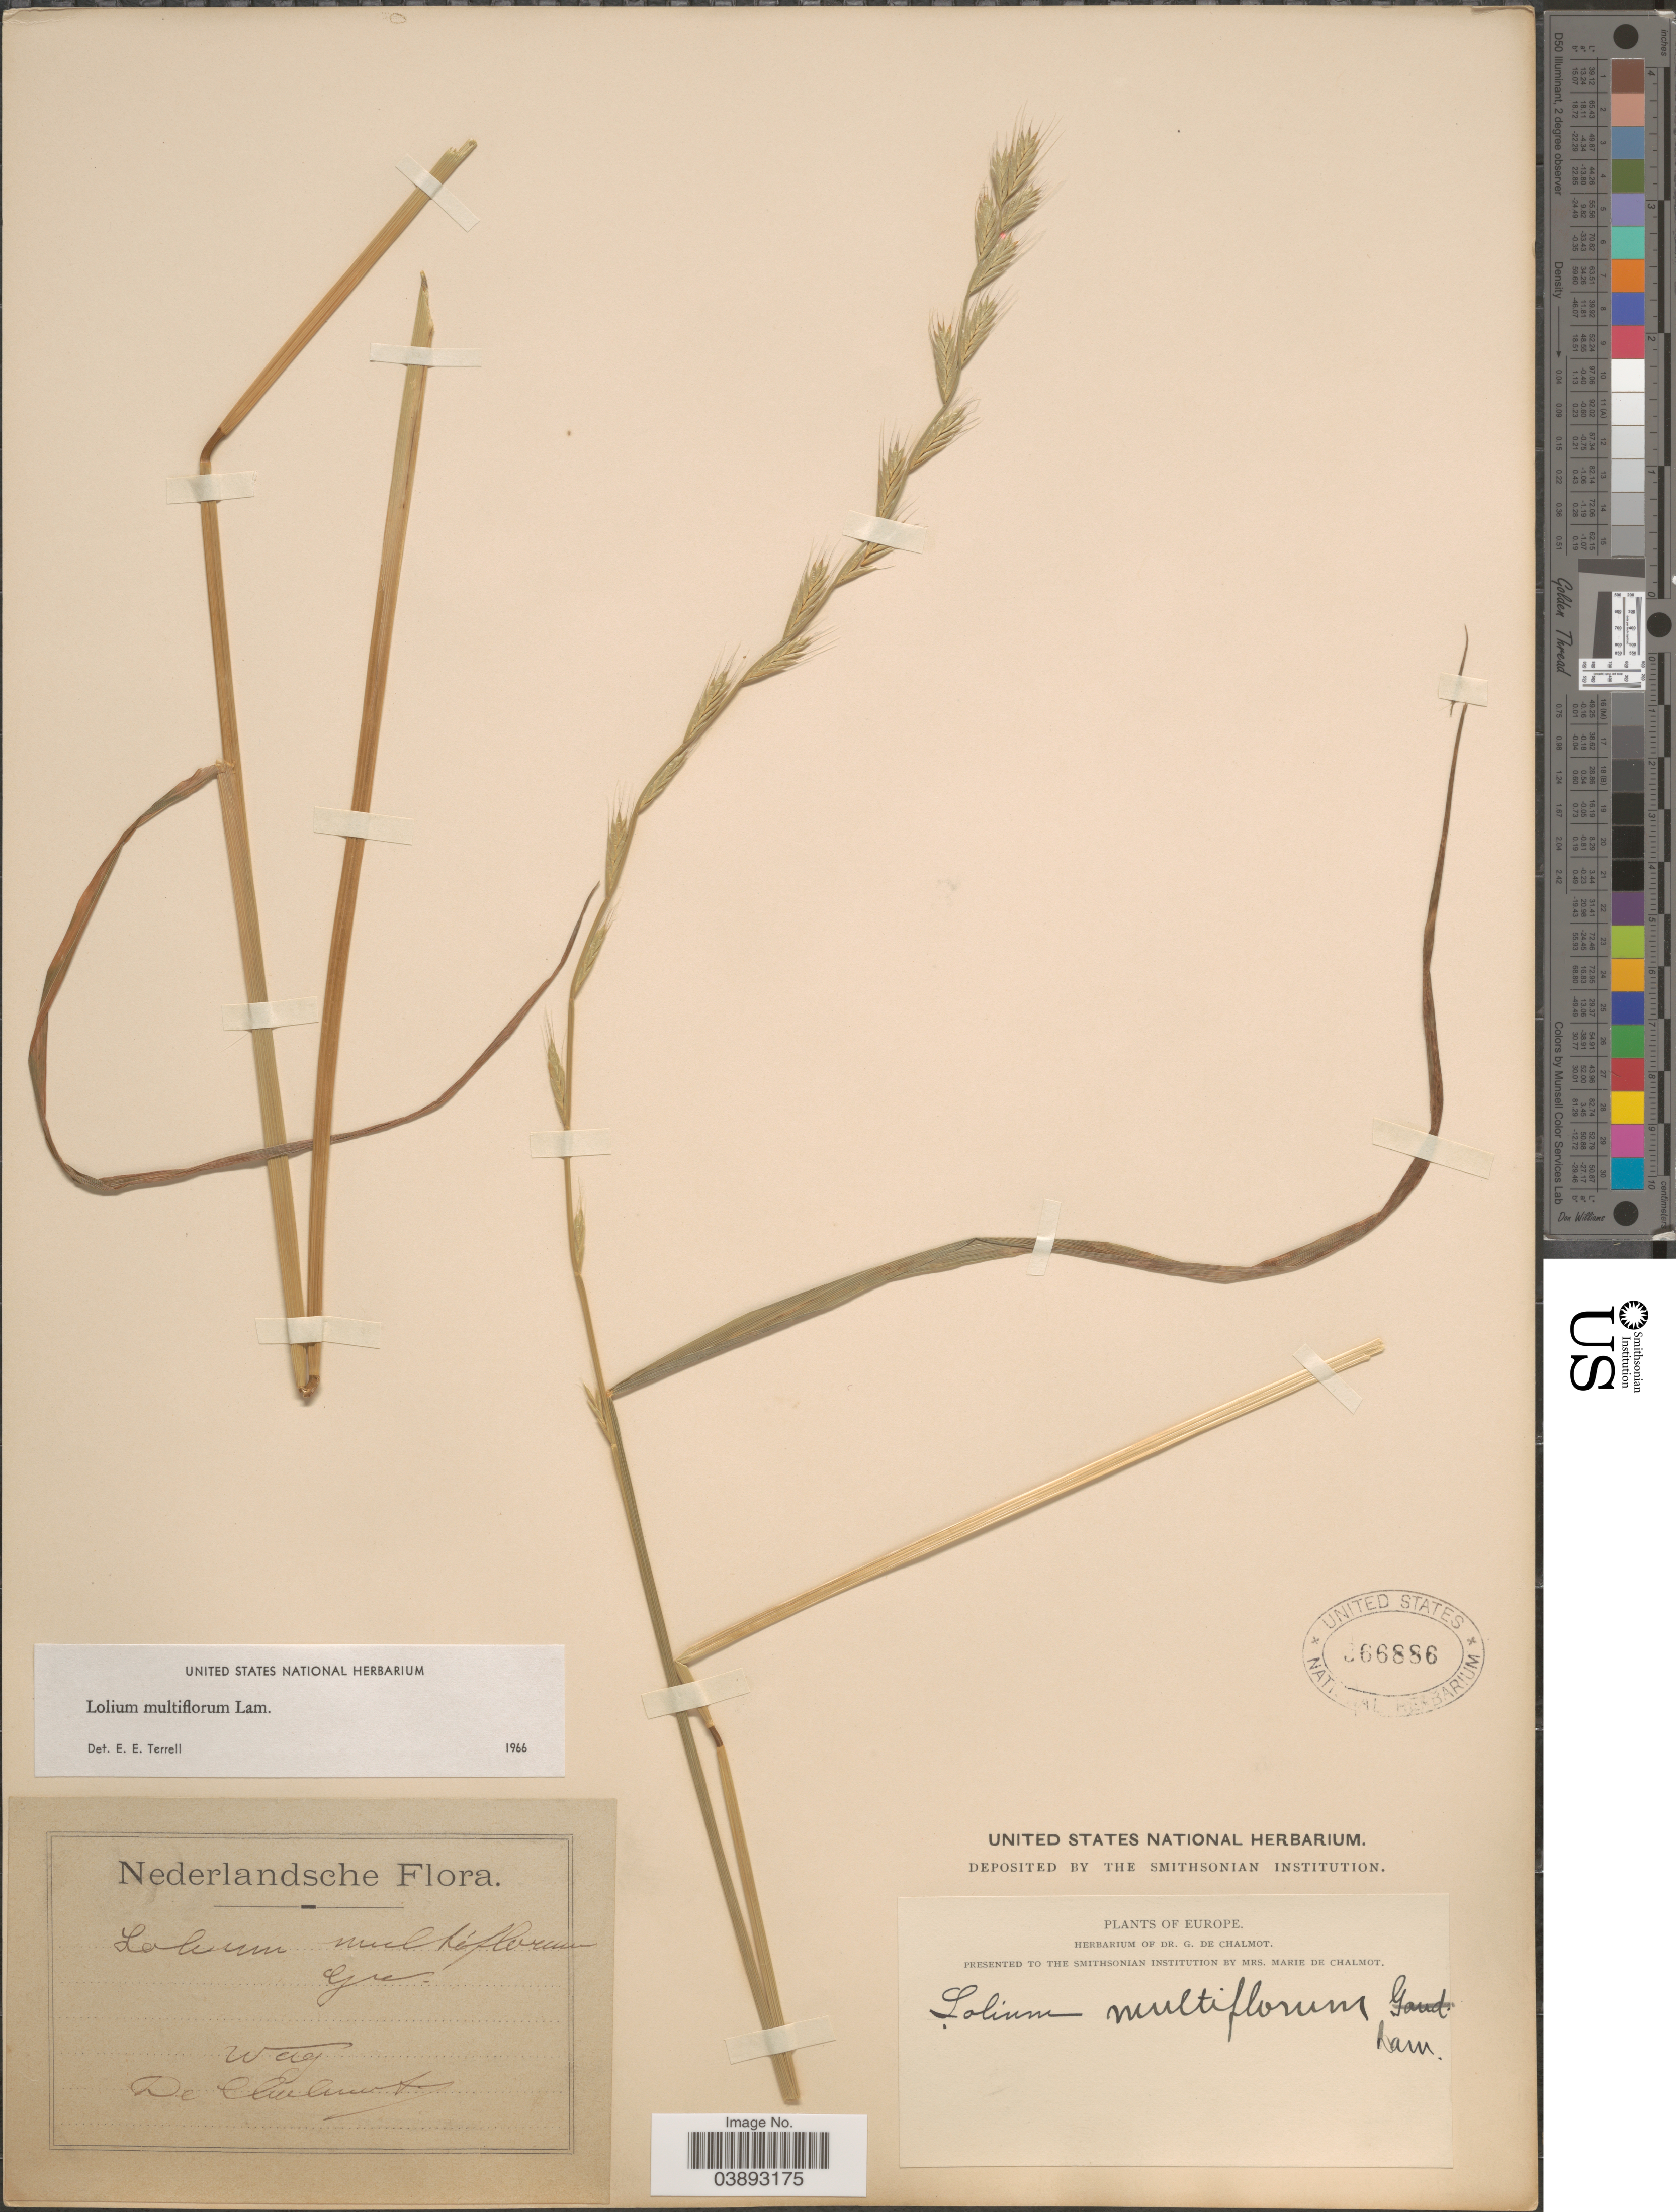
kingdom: Plantae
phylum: Tracheophyta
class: Liliopsida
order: Poales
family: Poaceae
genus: Lolium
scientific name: Lolium multiflorum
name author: Lam.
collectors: G. de Chalmot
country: Netherlands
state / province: Gelderland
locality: Wag.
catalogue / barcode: US 366886